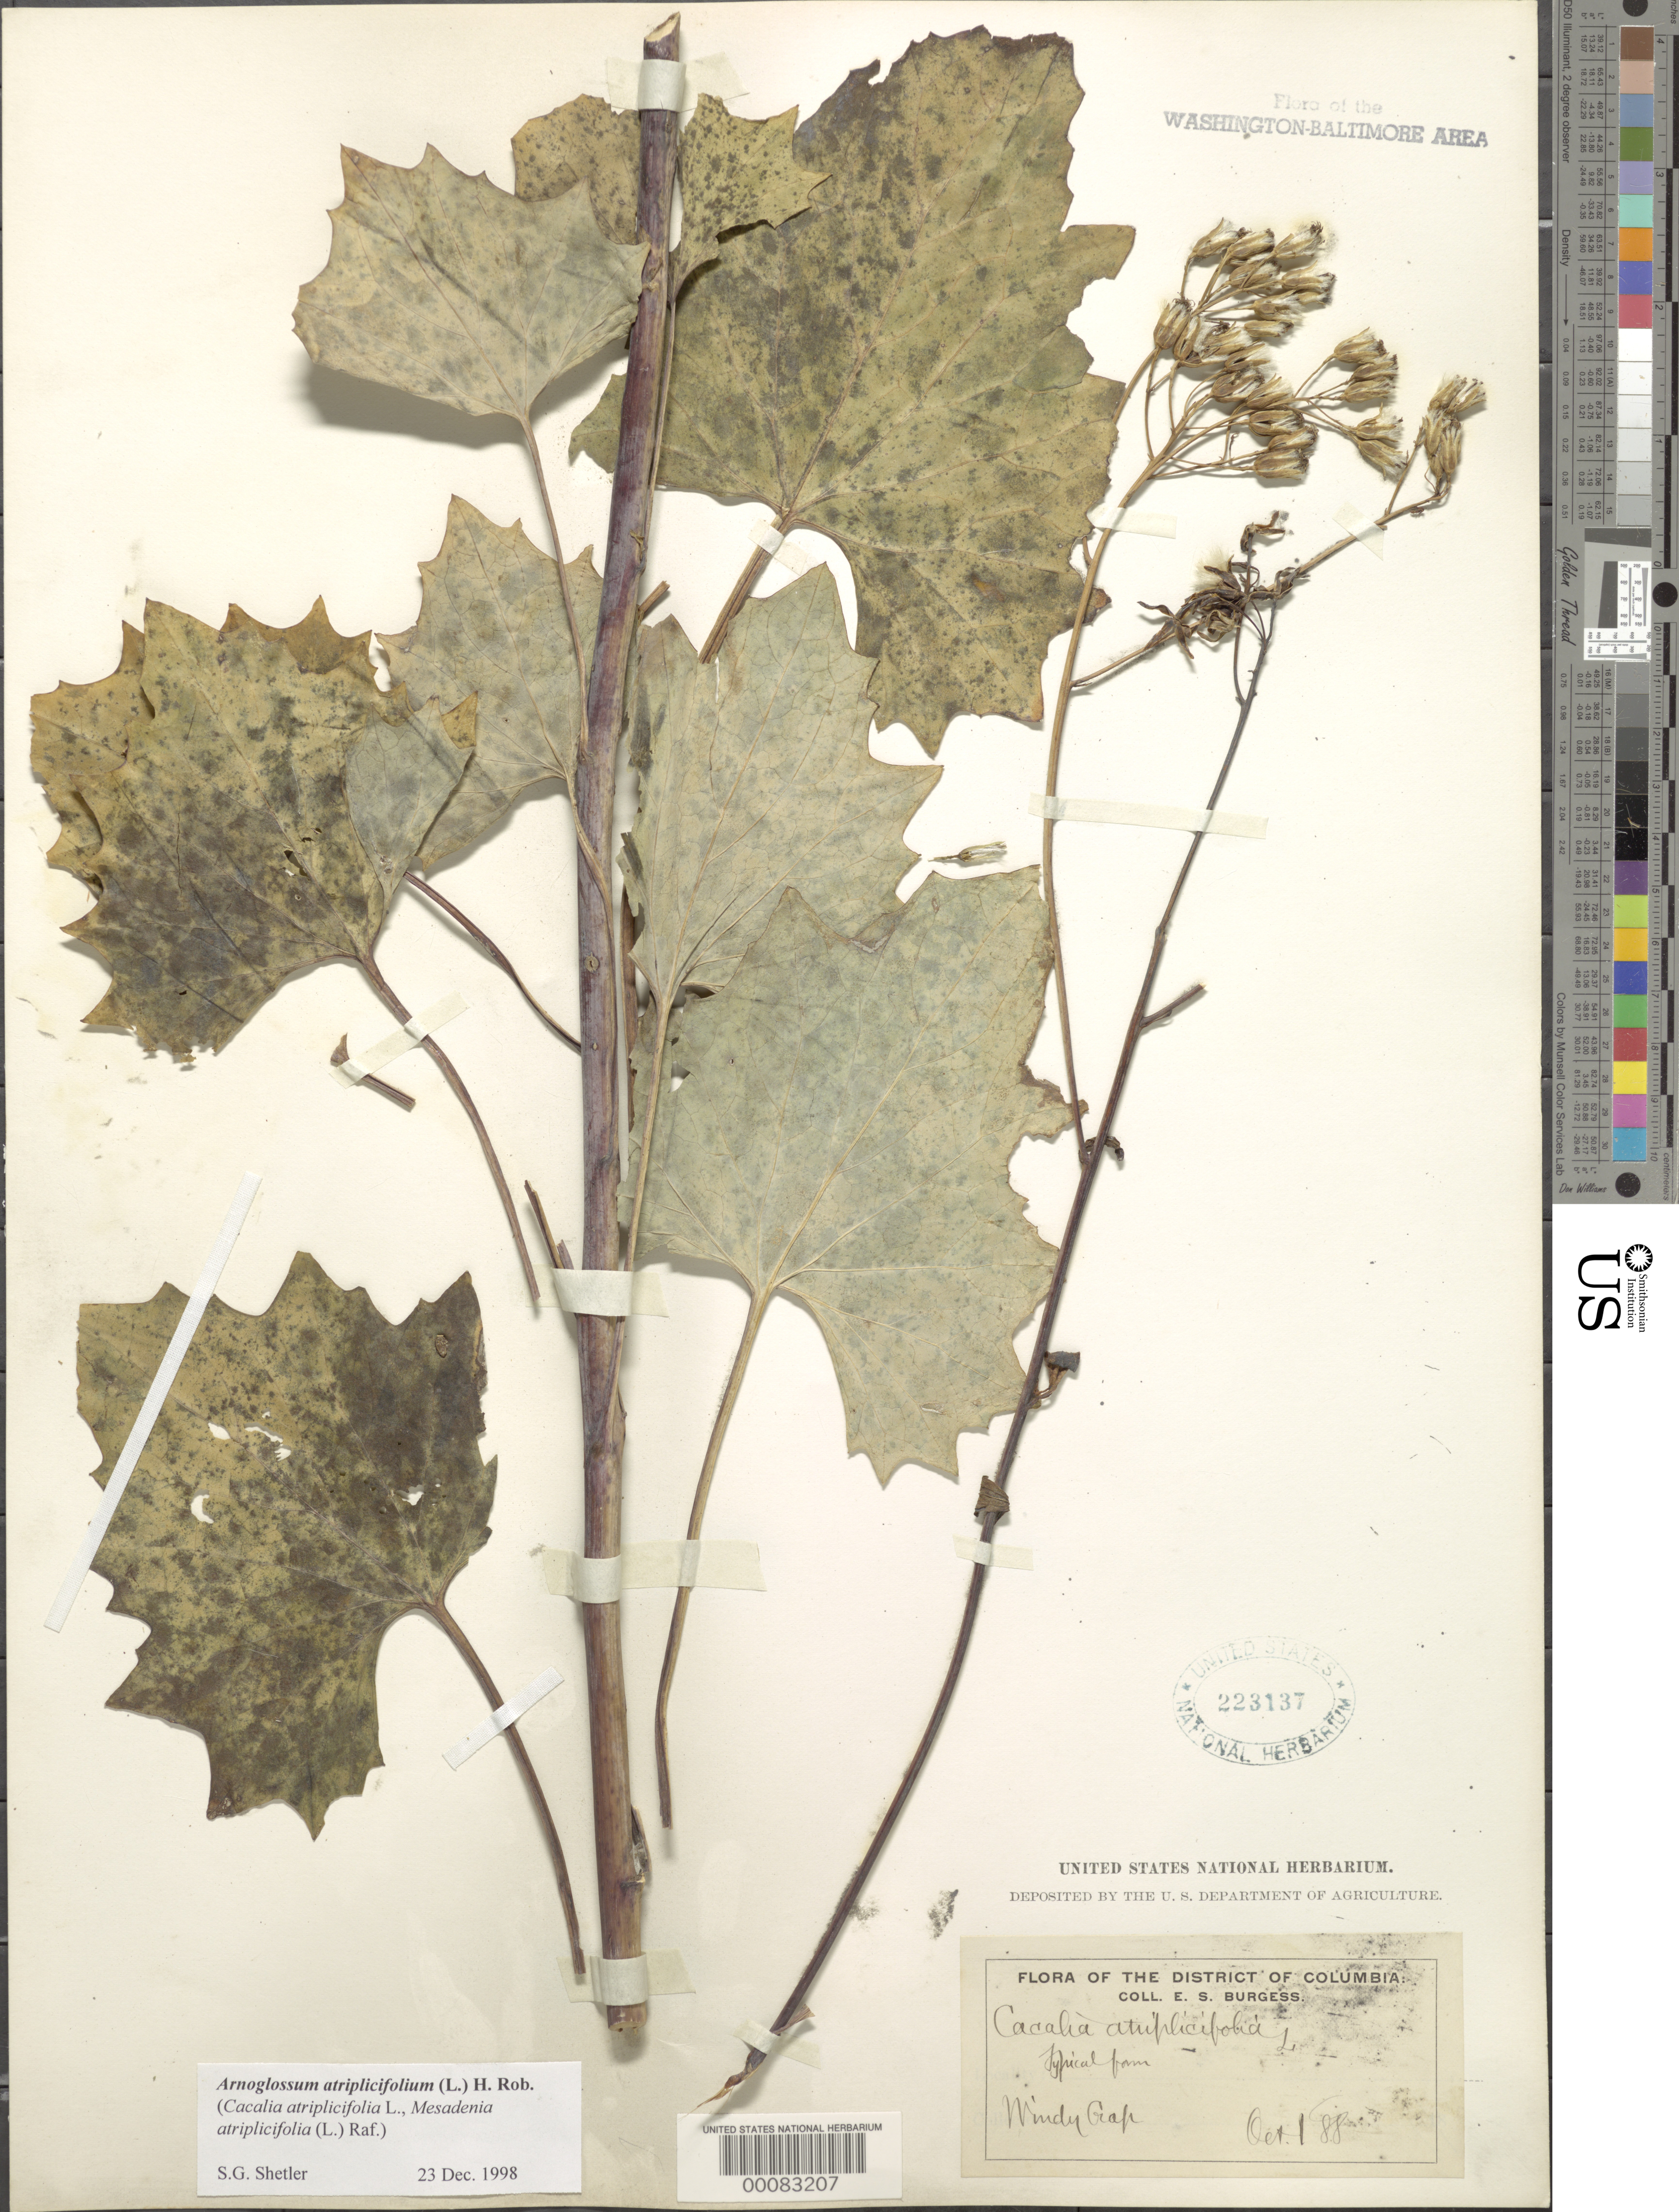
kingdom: Plantae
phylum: Tracheophyta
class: Magnoliopsida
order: Asterales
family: Asteraceae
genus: Arnoglossum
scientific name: Arnoglossum atriplicifolium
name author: (L.) H. Rob.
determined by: Shetler, Stanwyn G., (US), NMNH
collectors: E. Burgess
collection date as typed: -1 Oct 1888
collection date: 1888-10-01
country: United States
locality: Windy Gap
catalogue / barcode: US 223137